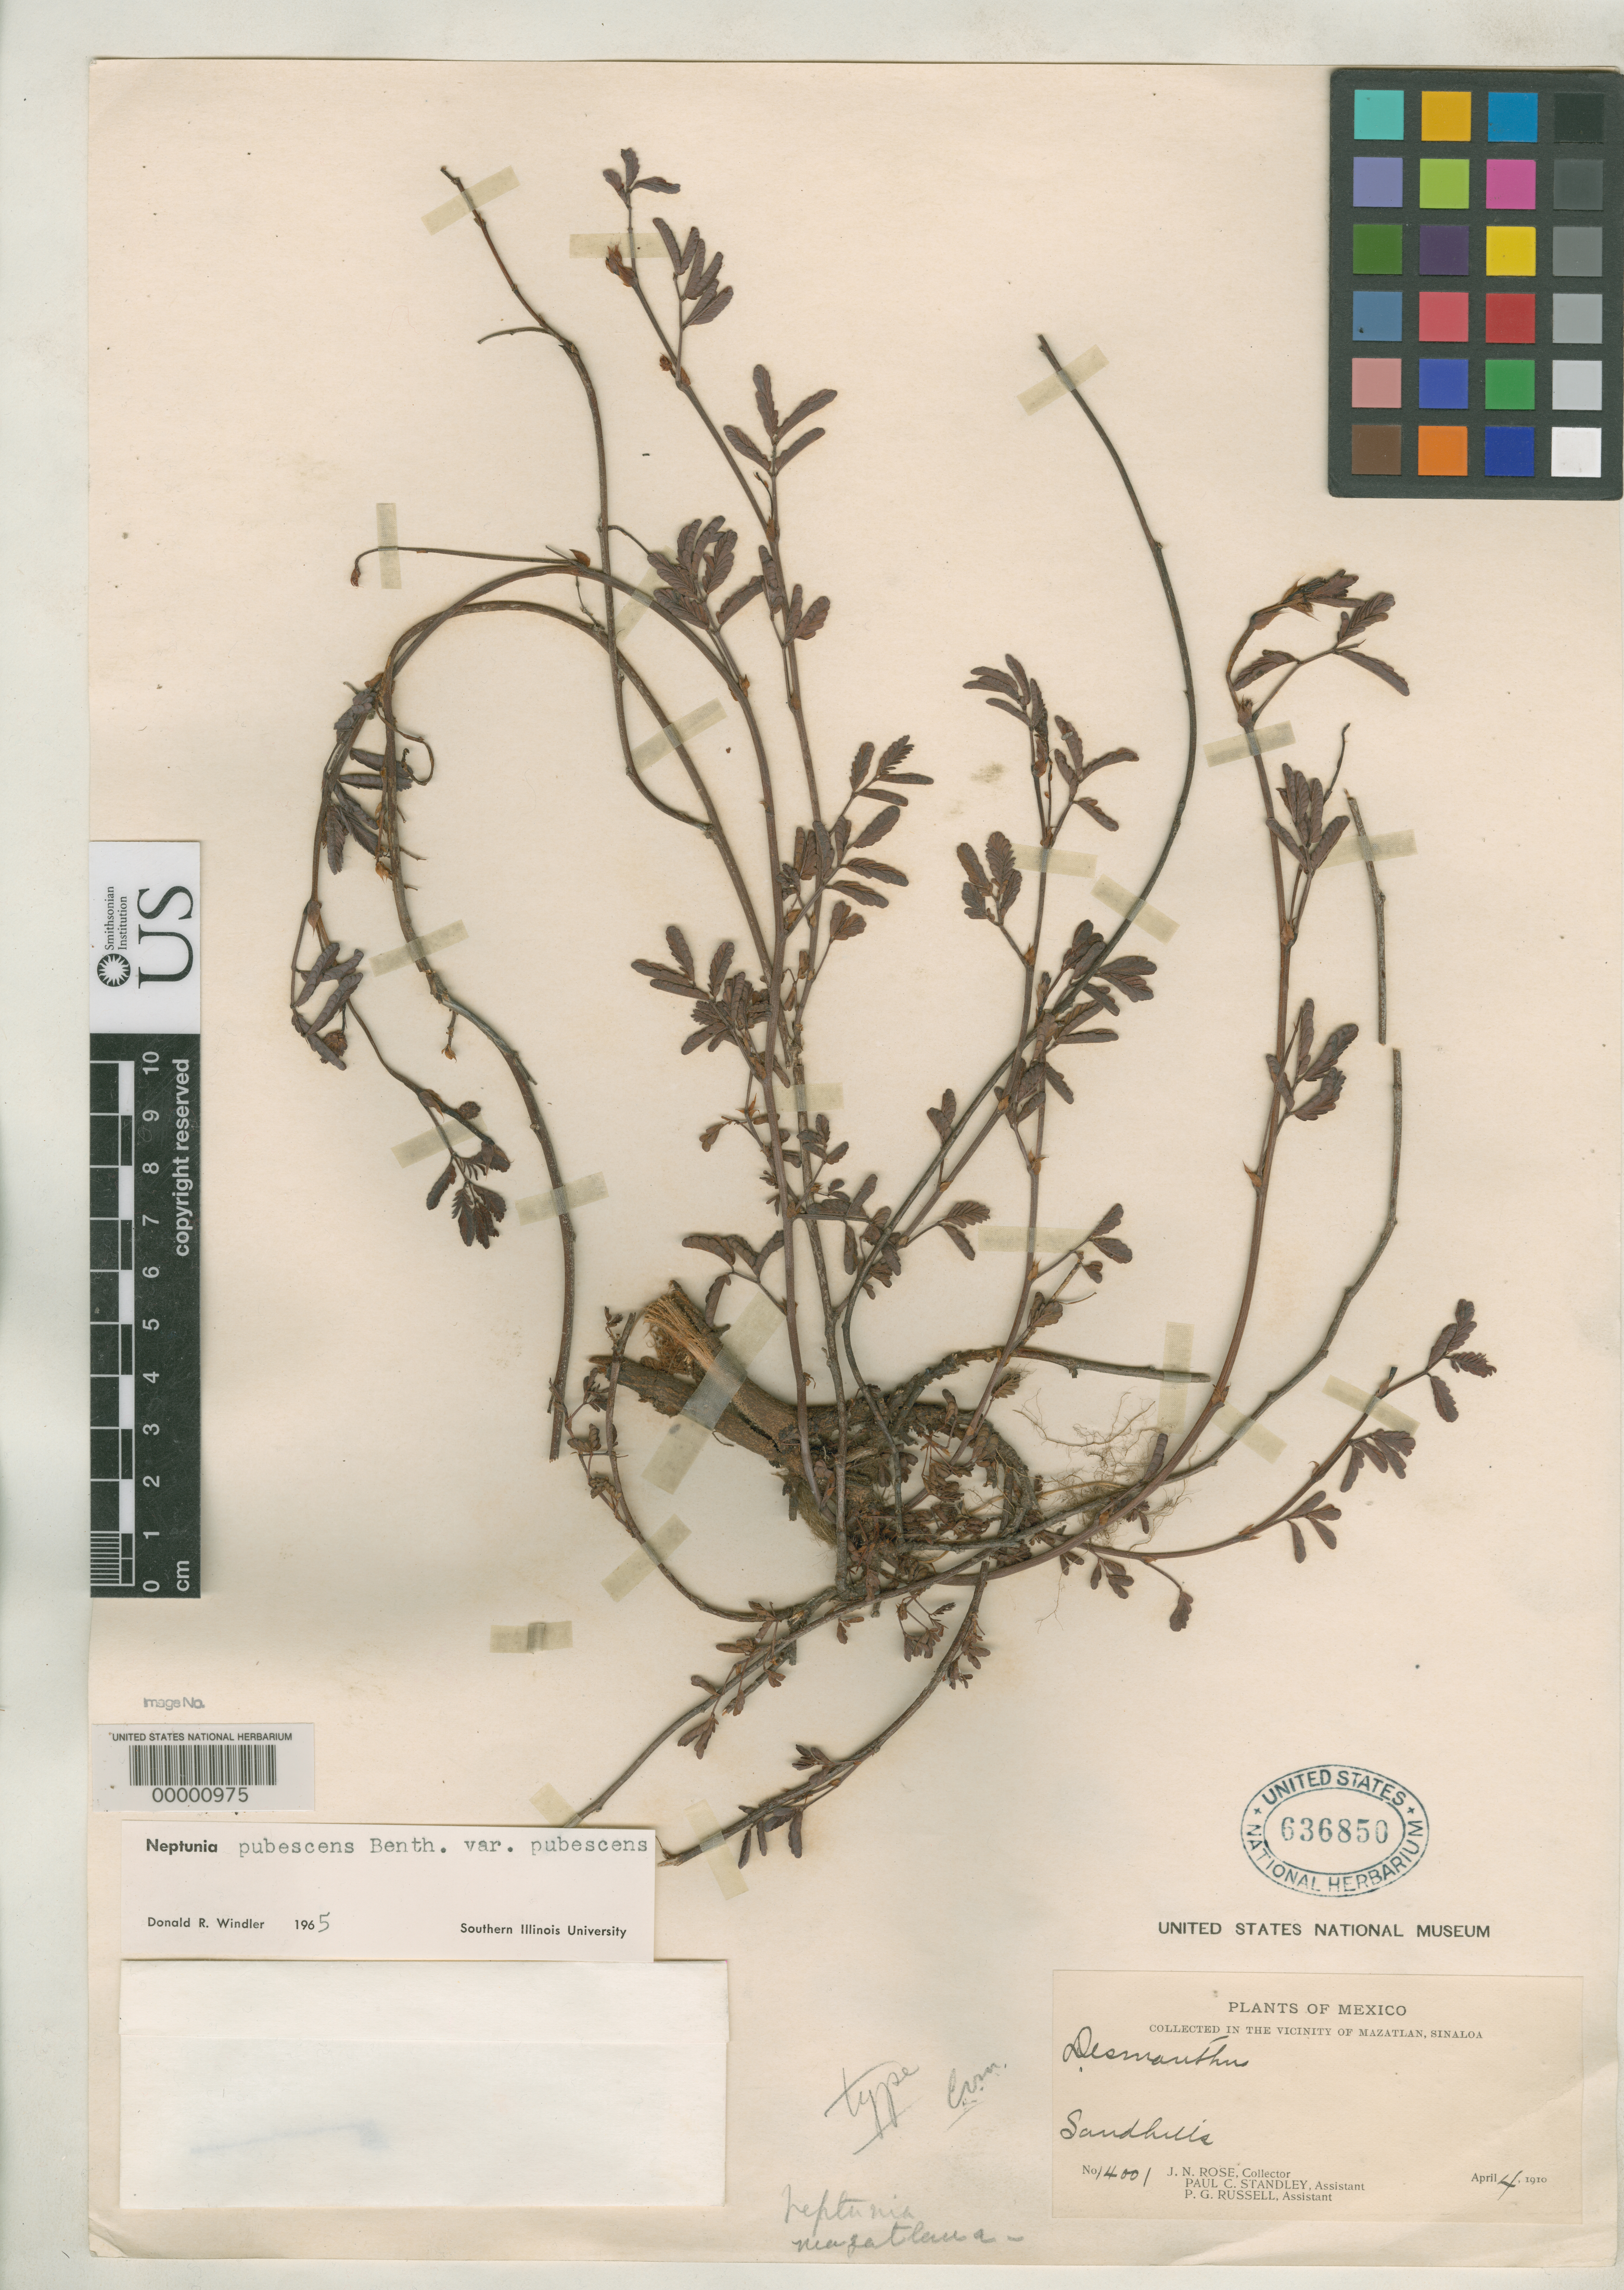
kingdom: Plantae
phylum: Tracheophyta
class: Magnoliopsida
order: Fabales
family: Fabaceae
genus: Neptunia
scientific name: Neptunia mazatlana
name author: Britton & Rose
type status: Holotype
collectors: J. N. Rose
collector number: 14001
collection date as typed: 04 Apr 1910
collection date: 1910-04-04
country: Mexico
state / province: Sinaloa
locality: Vicinity of Mazatlan.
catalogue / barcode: US 636850